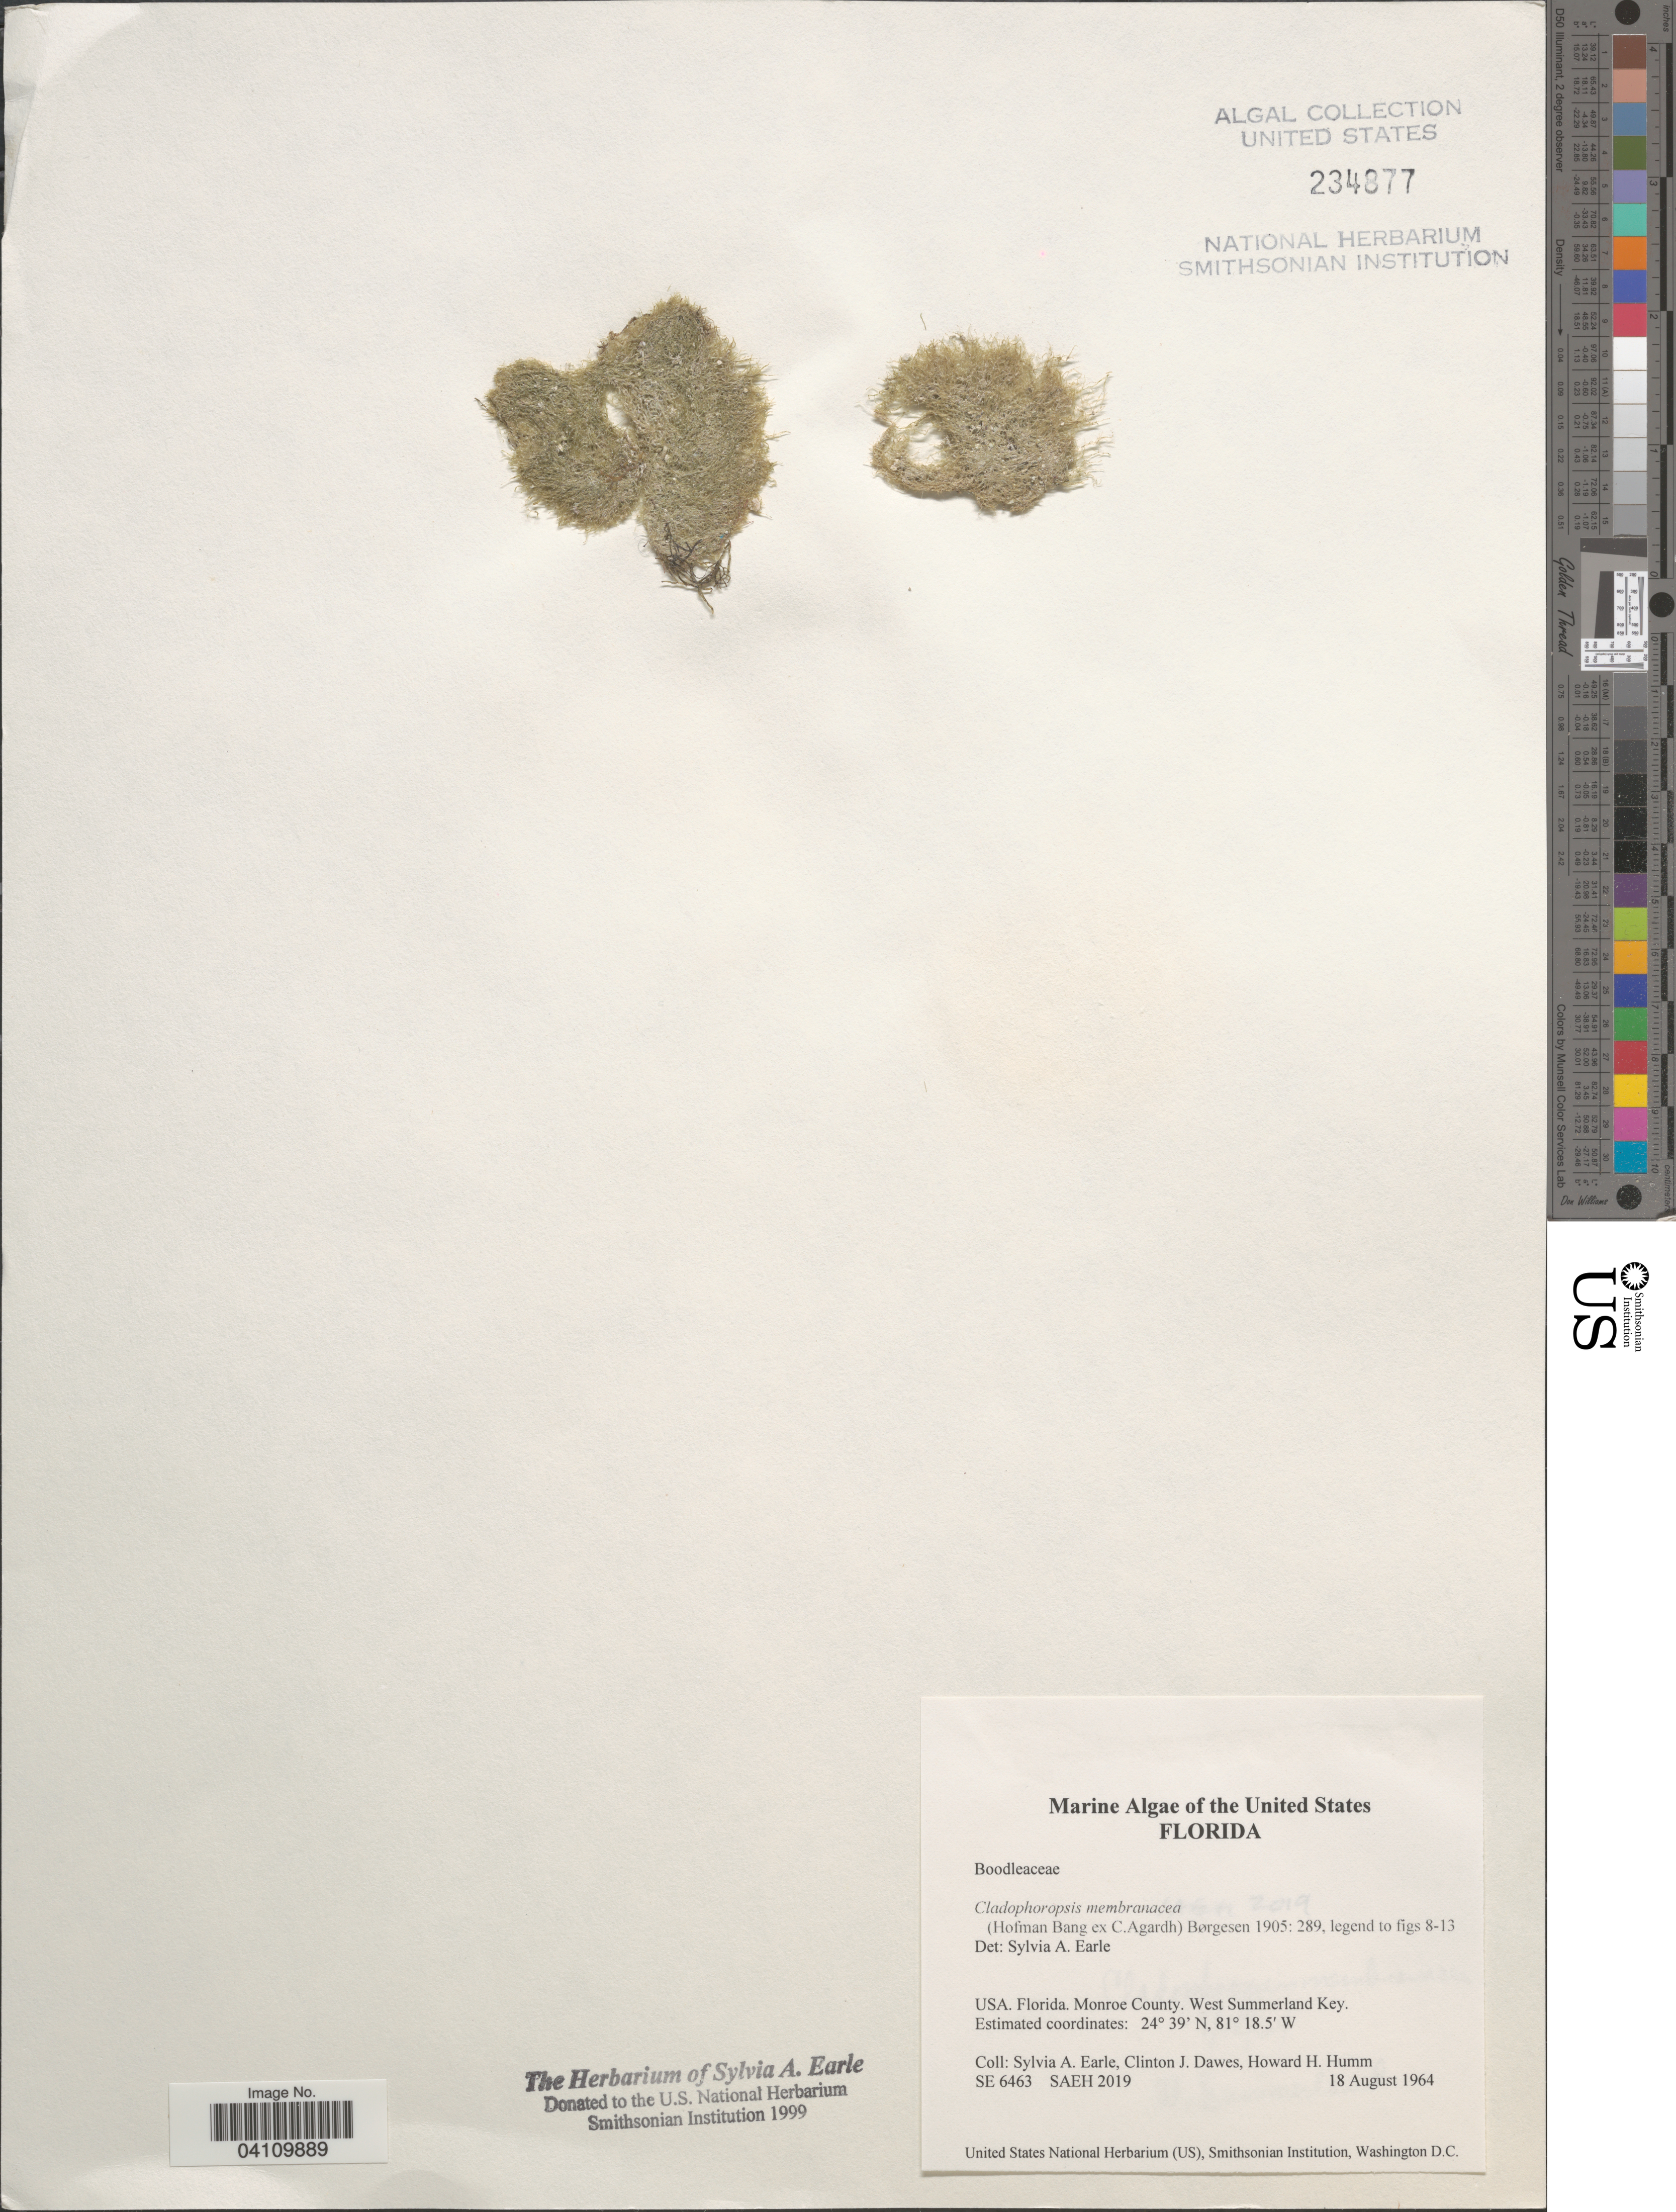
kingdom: Plantae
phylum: Chlorophyta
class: Ulvophyceae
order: Siphonocladales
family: Boodleaceae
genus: Cladophoropsis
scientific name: Cladophoropsis membranacea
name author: (Hofman-Bang) Børgesen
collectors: S. A. Earle, C. Dawes & H. Humm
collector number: SE 6463/SAEH 2019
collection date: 1964-08-18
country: United States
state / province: Florida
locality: Monroe County. West Summerland Key.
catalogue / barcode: US 234877